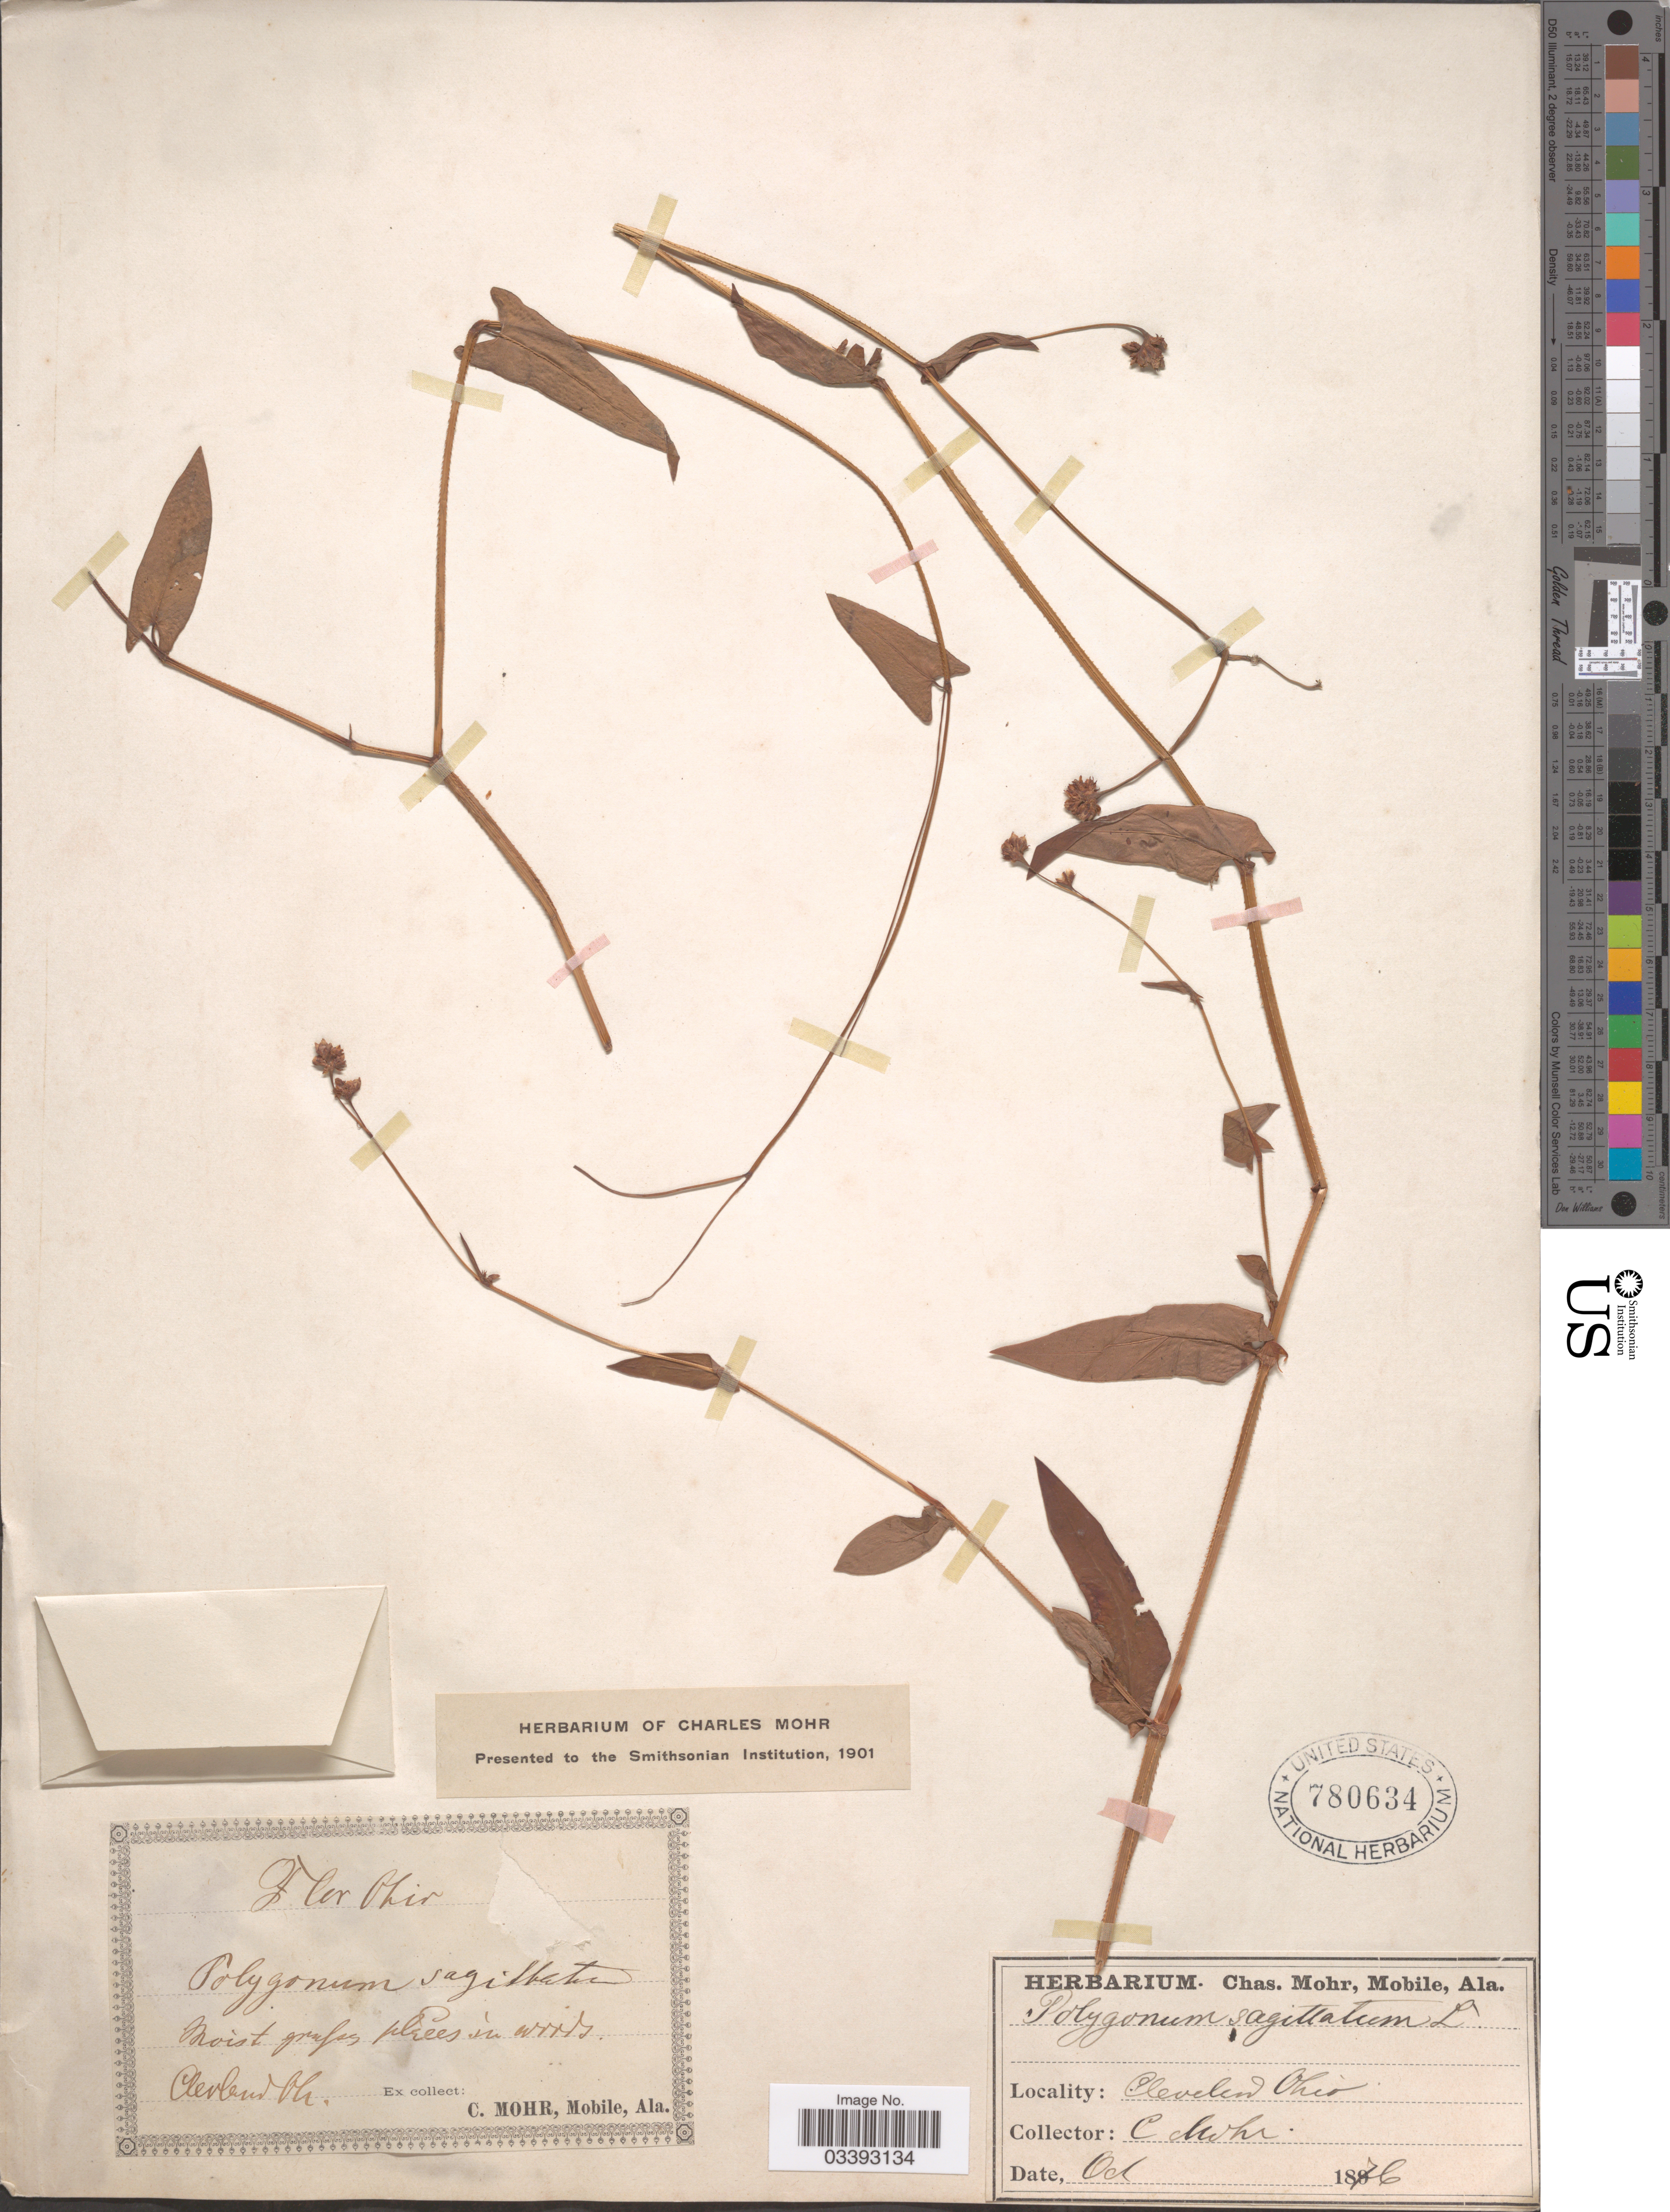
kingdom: Plantae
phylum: Tracheophyta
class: Magnoliopsida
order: Caryophyllales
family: Polygonaceae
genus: Persicaria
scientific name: Persicaria sagittata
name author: (L.) H. Gross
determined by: Atha, D. E.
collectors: Mohr, C. T. (herbarium)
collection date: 1876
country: United States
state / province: Ohio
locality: Cleveland.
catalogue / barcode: US 780634